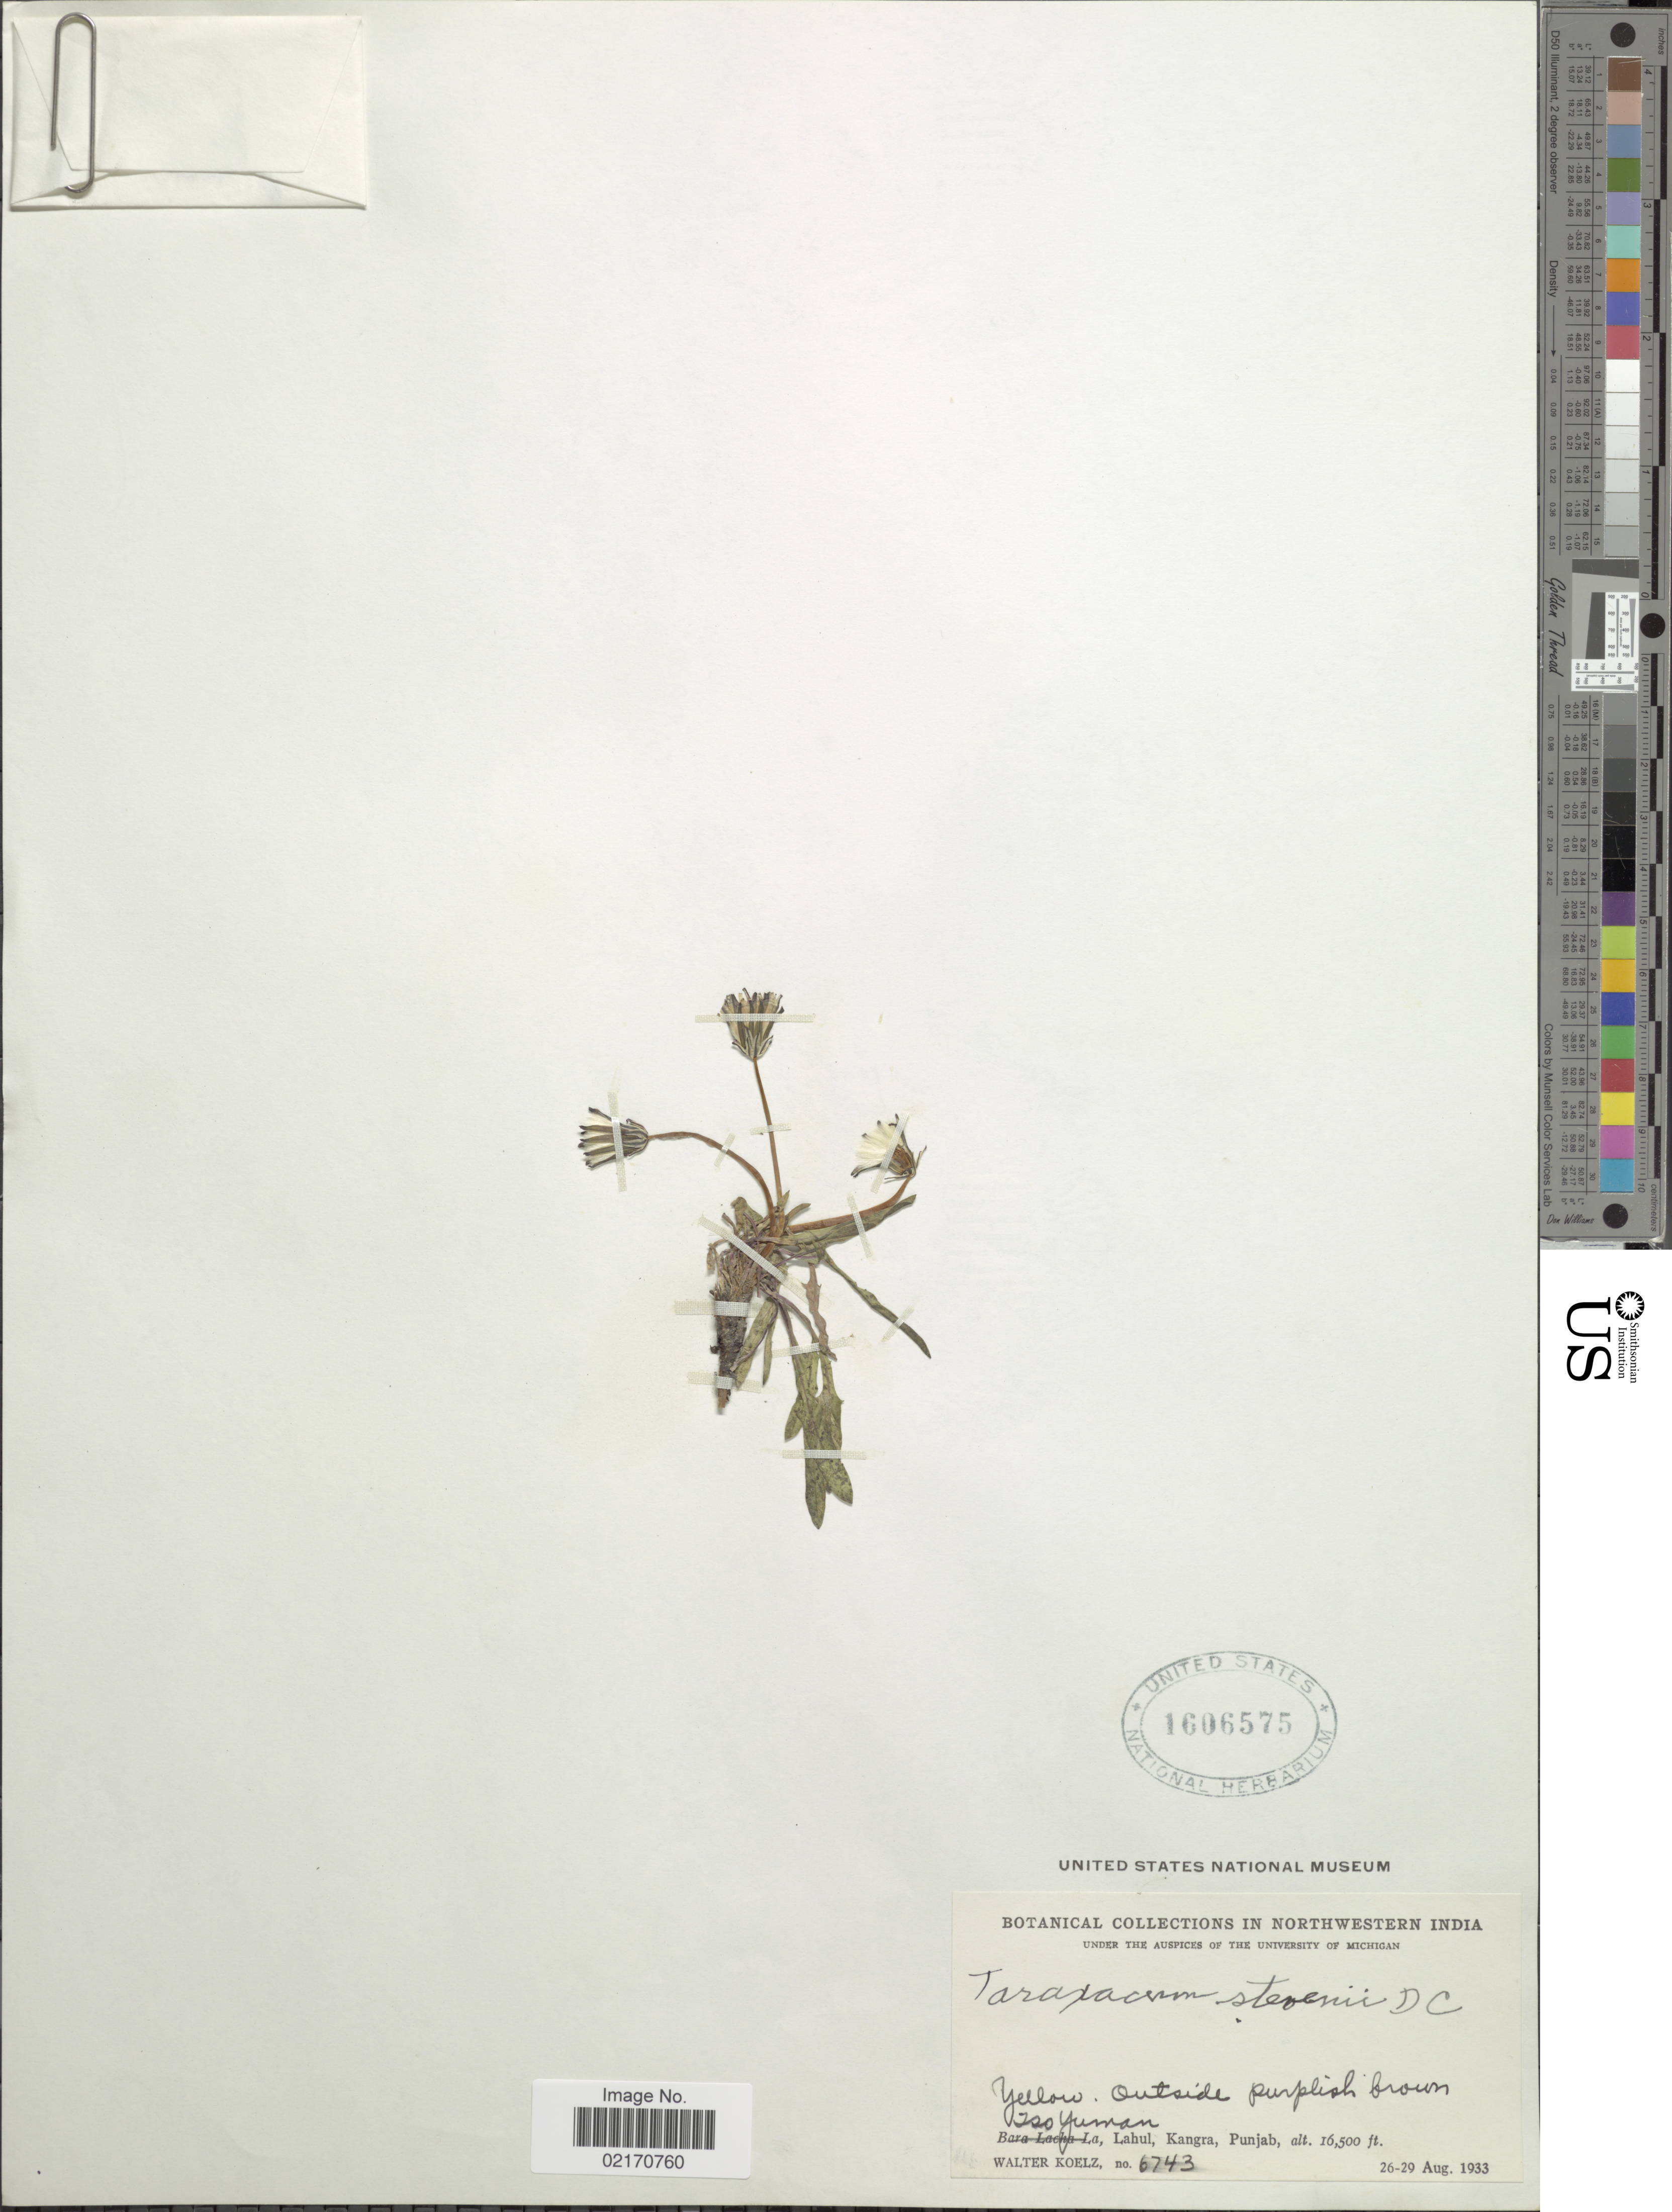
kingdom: Plantae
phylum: Tracheophyta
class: Magnoliopsida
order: Asterales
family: Asteraceae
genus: Taraxacum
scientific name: Taraxacum stevenii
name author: (Spreng.) DC.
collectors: W. N. Koelz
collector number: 6743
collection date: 1933-08-26/1933-08-29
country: India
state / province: Himachal Pradesh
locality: Northwestern India, outside, Iso Yuinan [interpreted], Lahul, Kangra.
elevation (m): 5029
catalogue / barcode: US 1606575